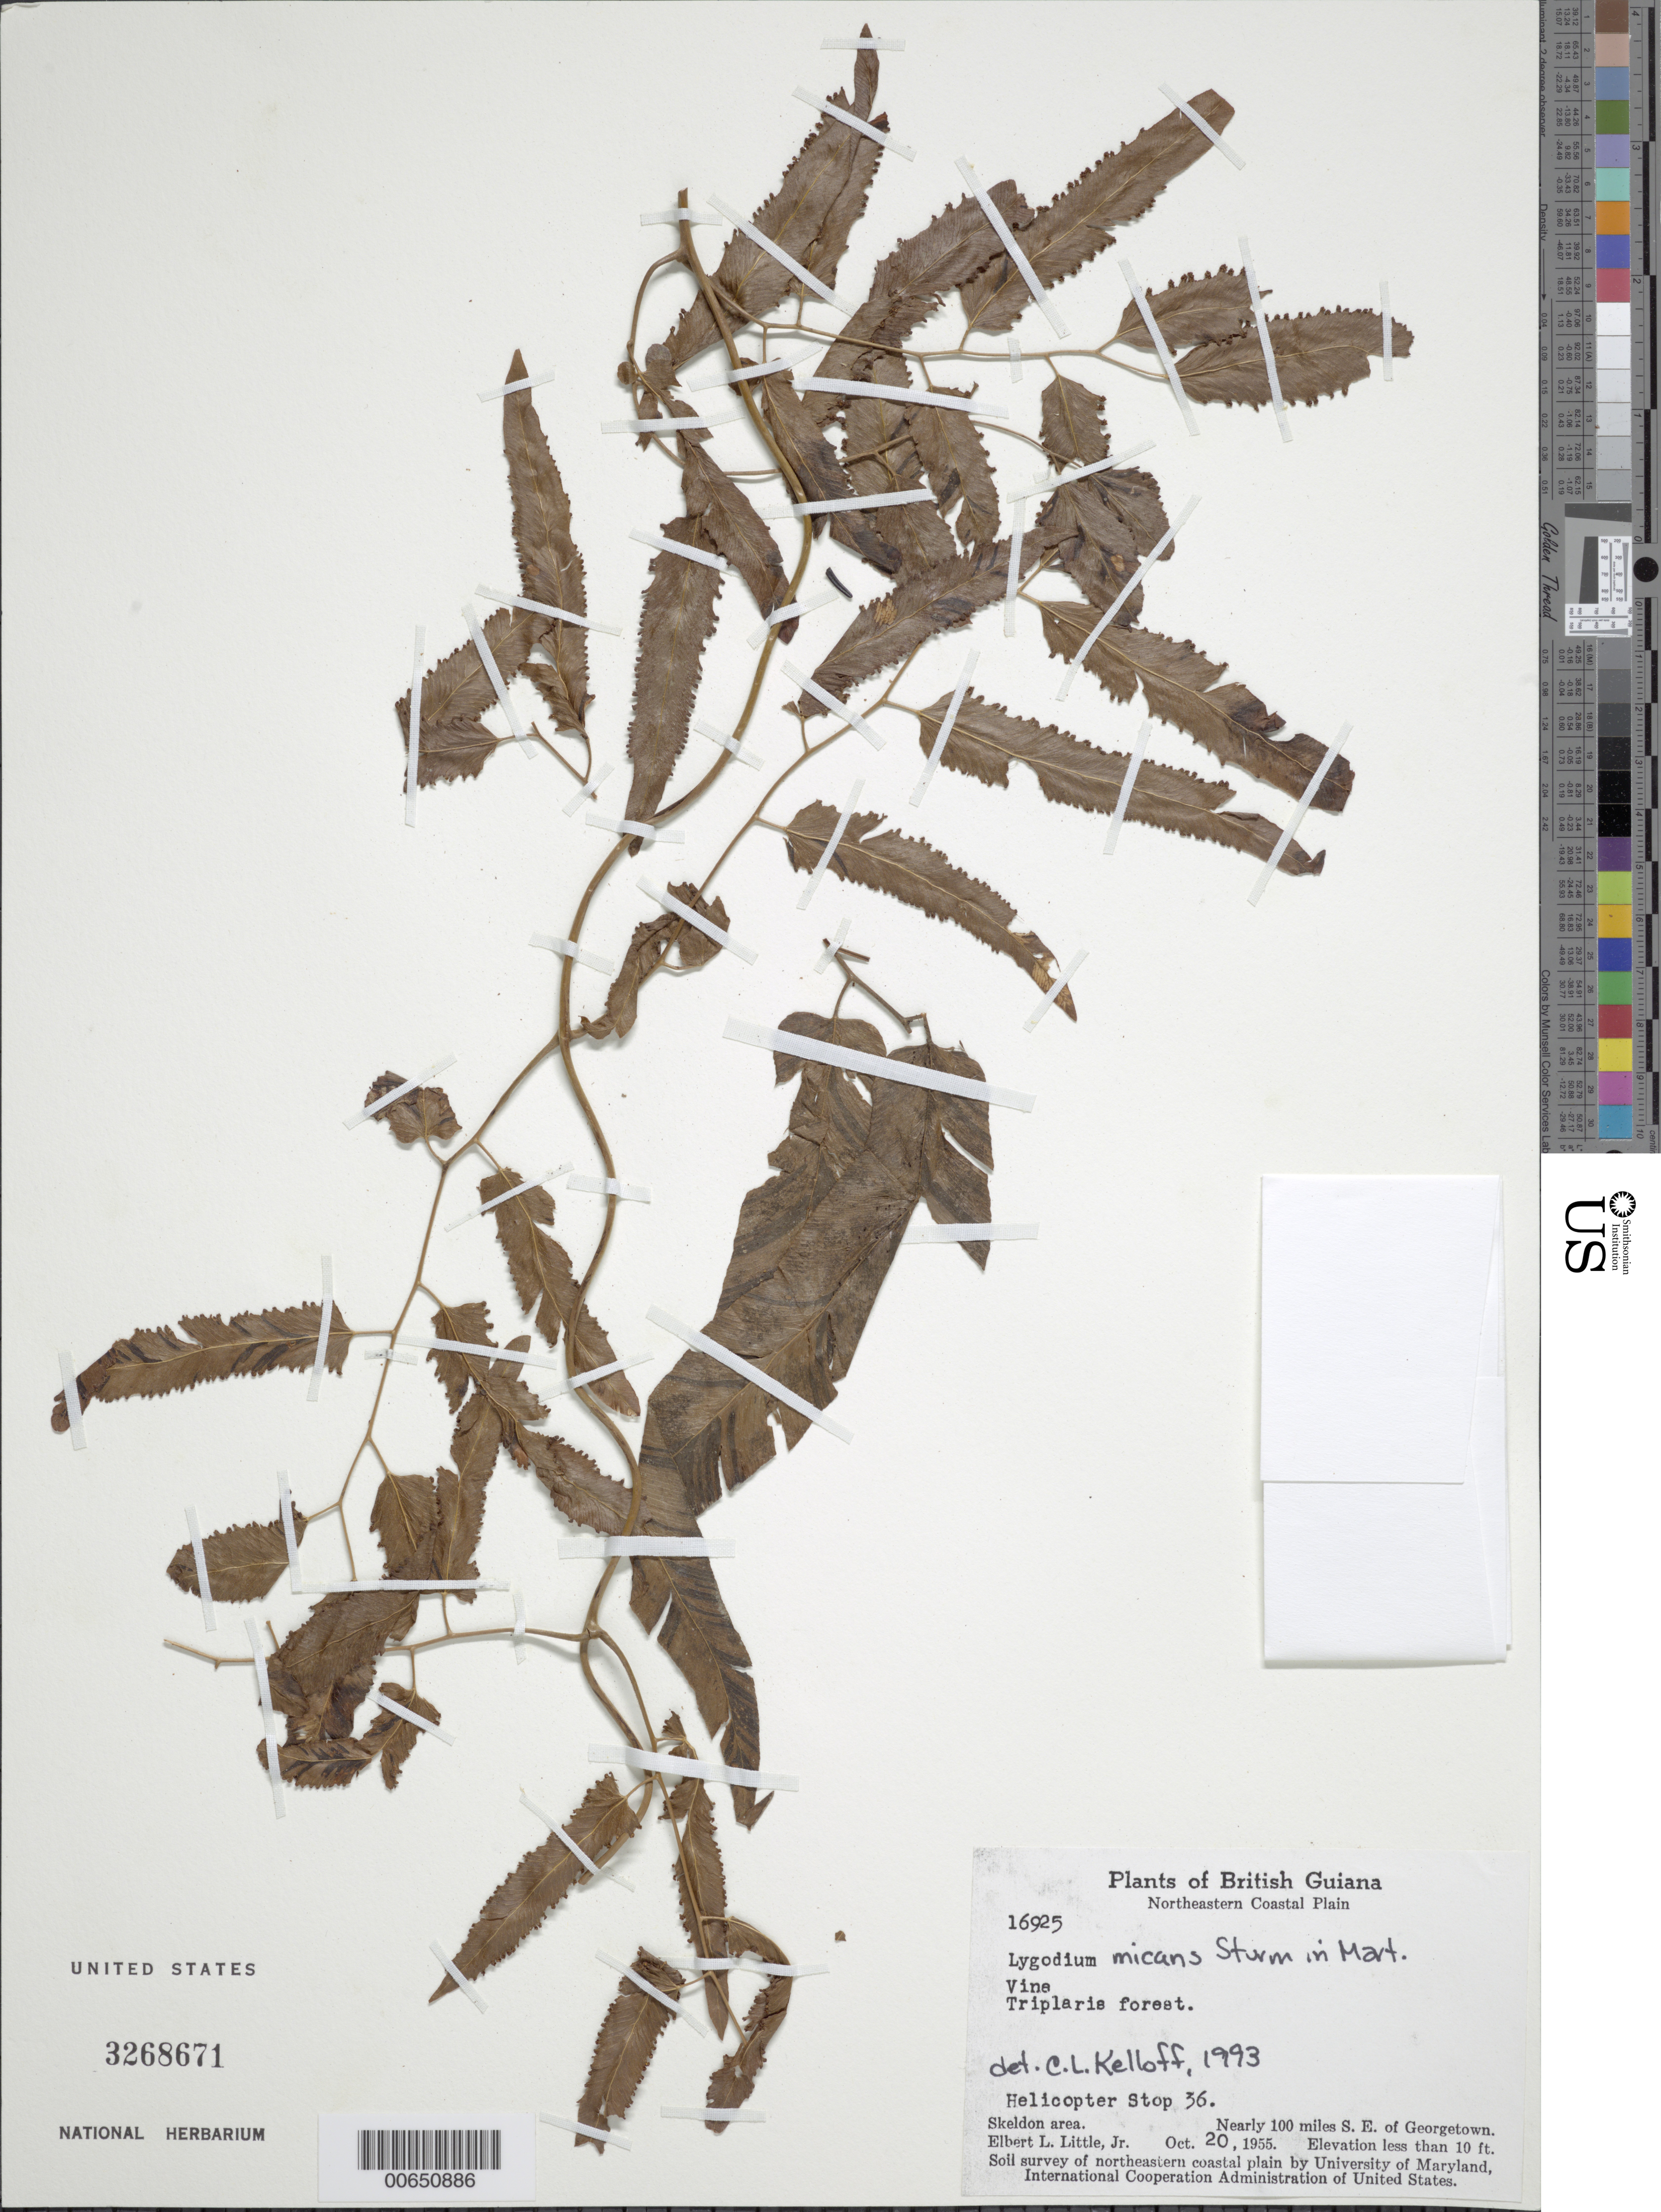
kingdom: Plantae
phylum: Tracheophyta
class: Polypodiopsida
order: Schizaeales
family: Lygodiaceae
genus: Lygodium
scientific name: Lygodium volubile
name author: Sw.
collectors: E. L. Little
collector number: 16925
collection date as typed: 20-Oct-55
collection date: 1955-10-20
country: Guyana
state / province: E. Berbice-Corentyne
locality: Skeldon area, ca. 100 miles SE of Georgetown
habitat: Triplaris forest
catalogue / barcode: US 3268671